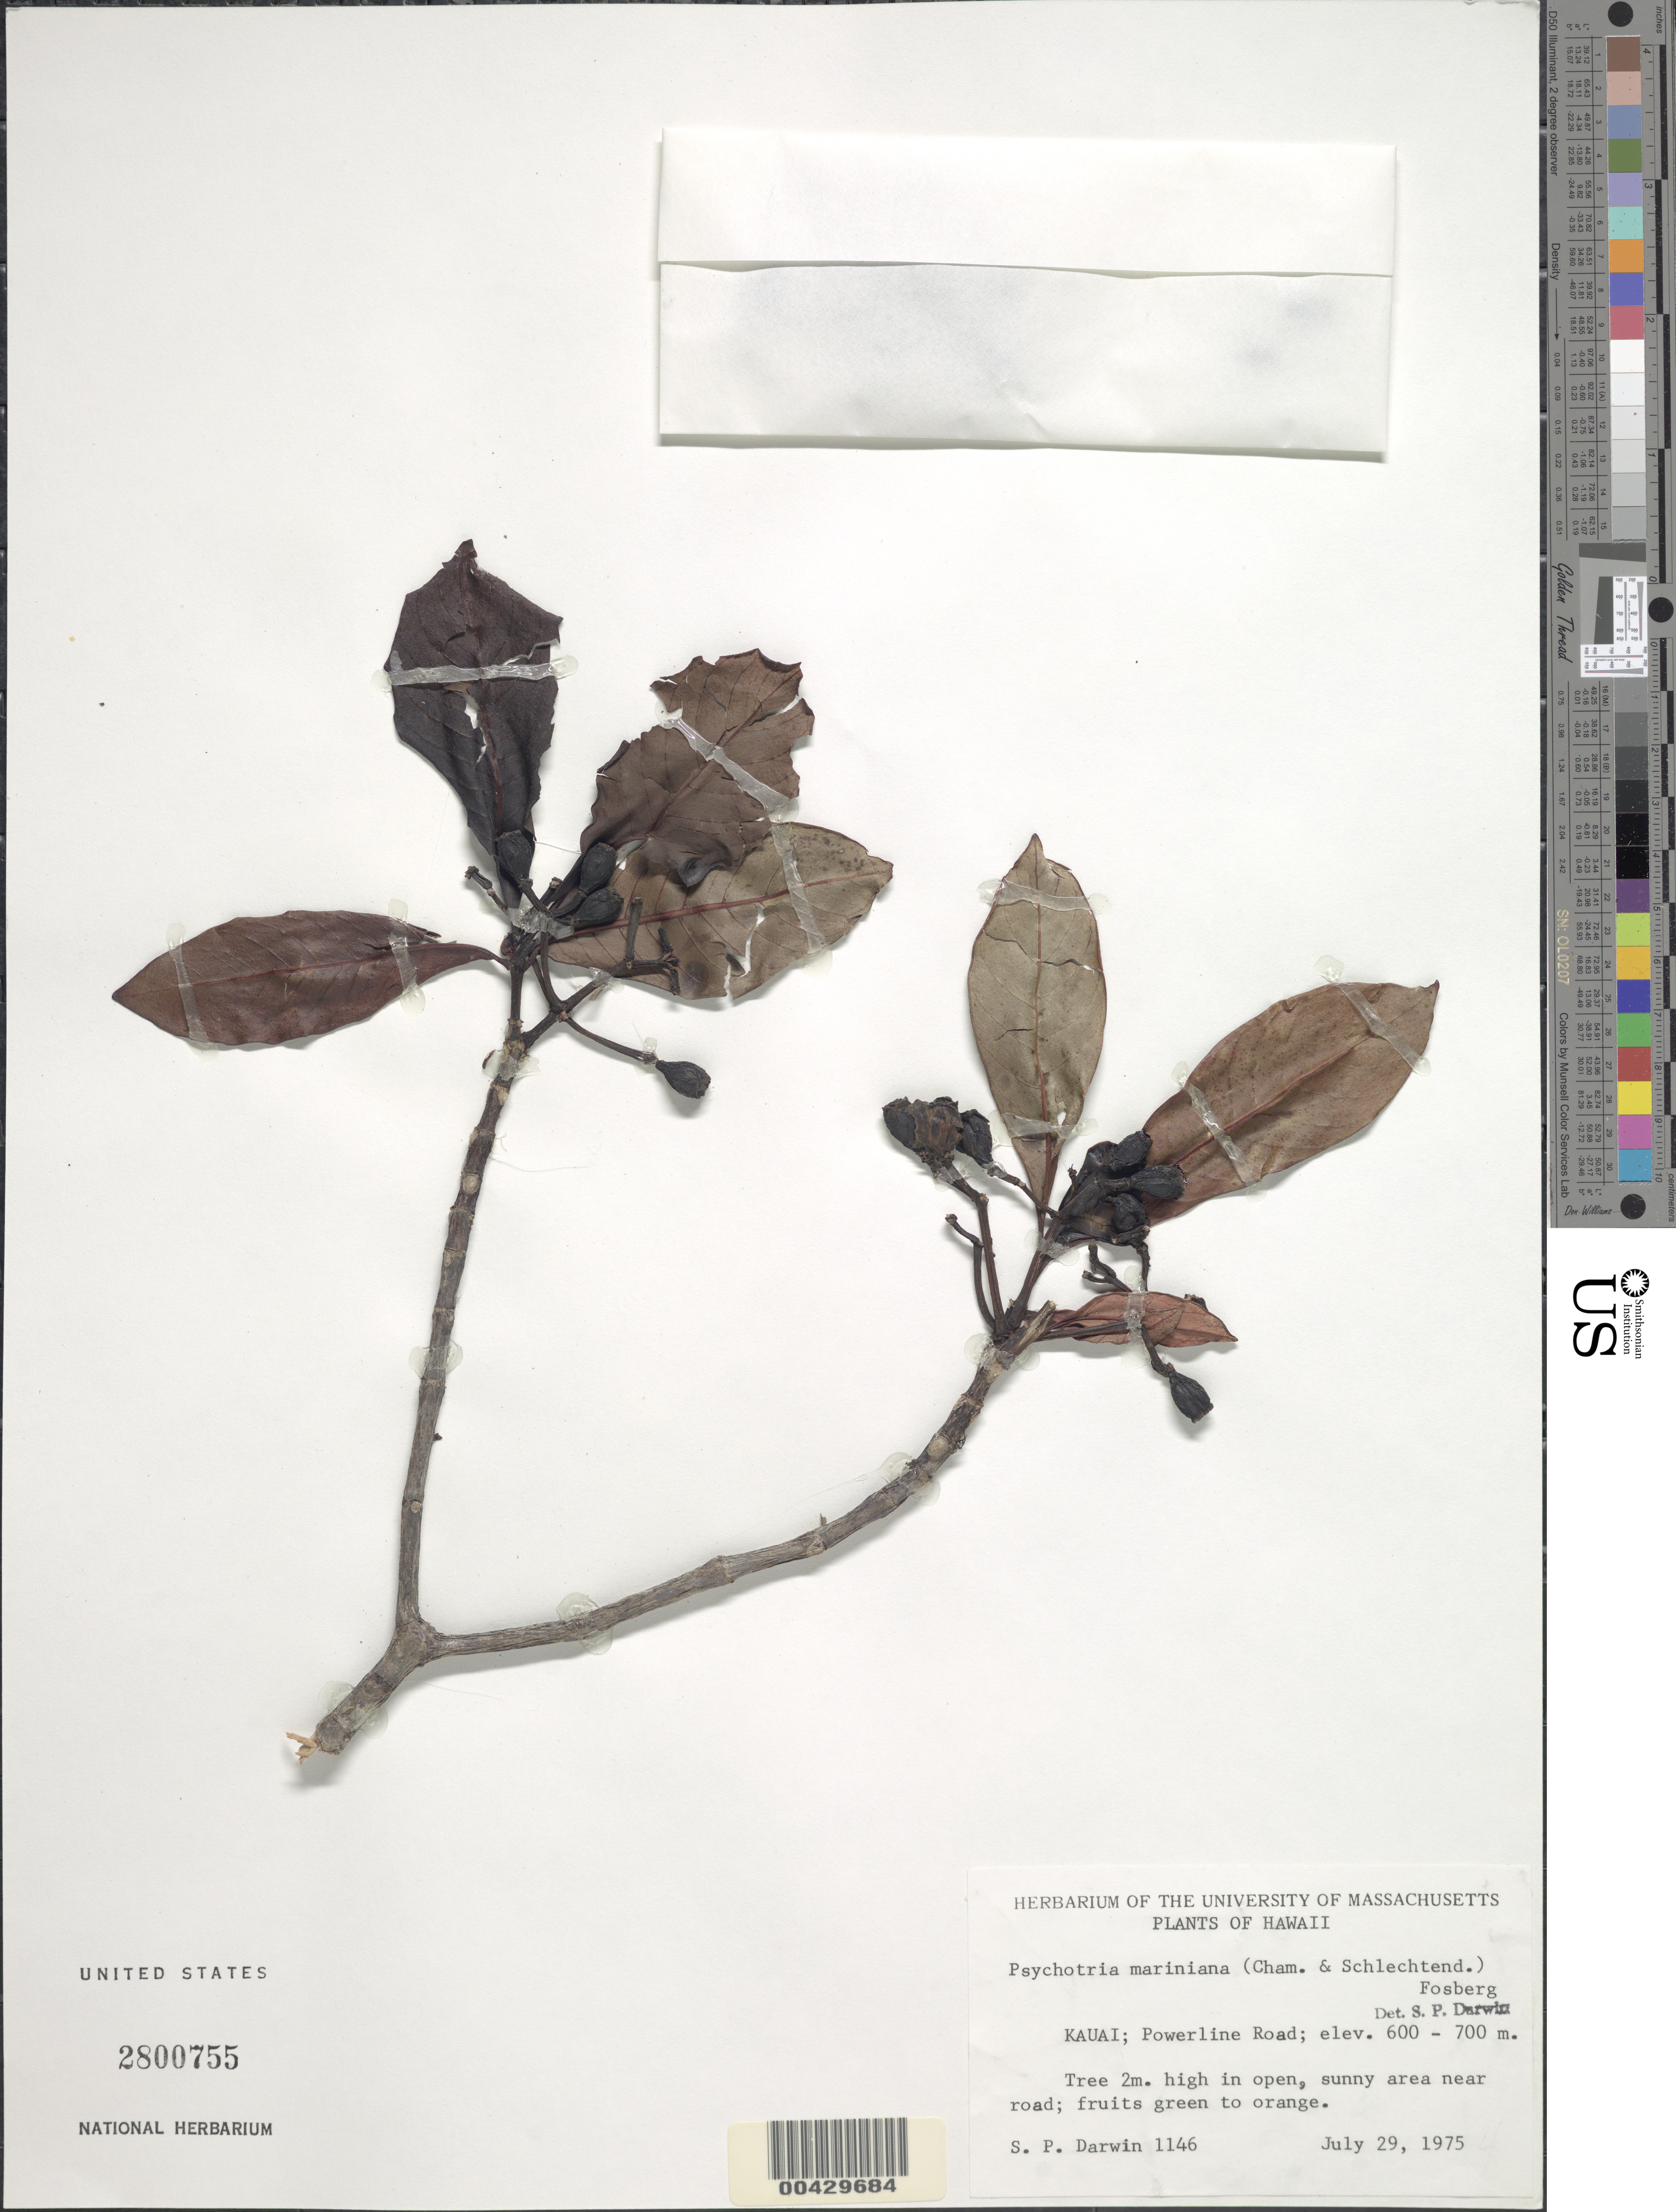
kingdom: Plantae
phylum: Tracheophyta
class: Magnoliopsida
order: Gentianales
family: Rubiaceae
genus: Psychotria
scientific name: Psychotria mariniana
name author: (Cham. & Schltdl.) Fosberg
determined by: Darwin, S. P.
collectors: S. P. Darwin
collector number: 1146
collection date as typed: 29 Jul 1975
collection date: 1975-07-29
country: United States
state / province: Hawaii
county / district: Kauai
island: Kaua'i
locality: Powerline Road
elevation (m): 600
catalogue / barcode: US 2800755